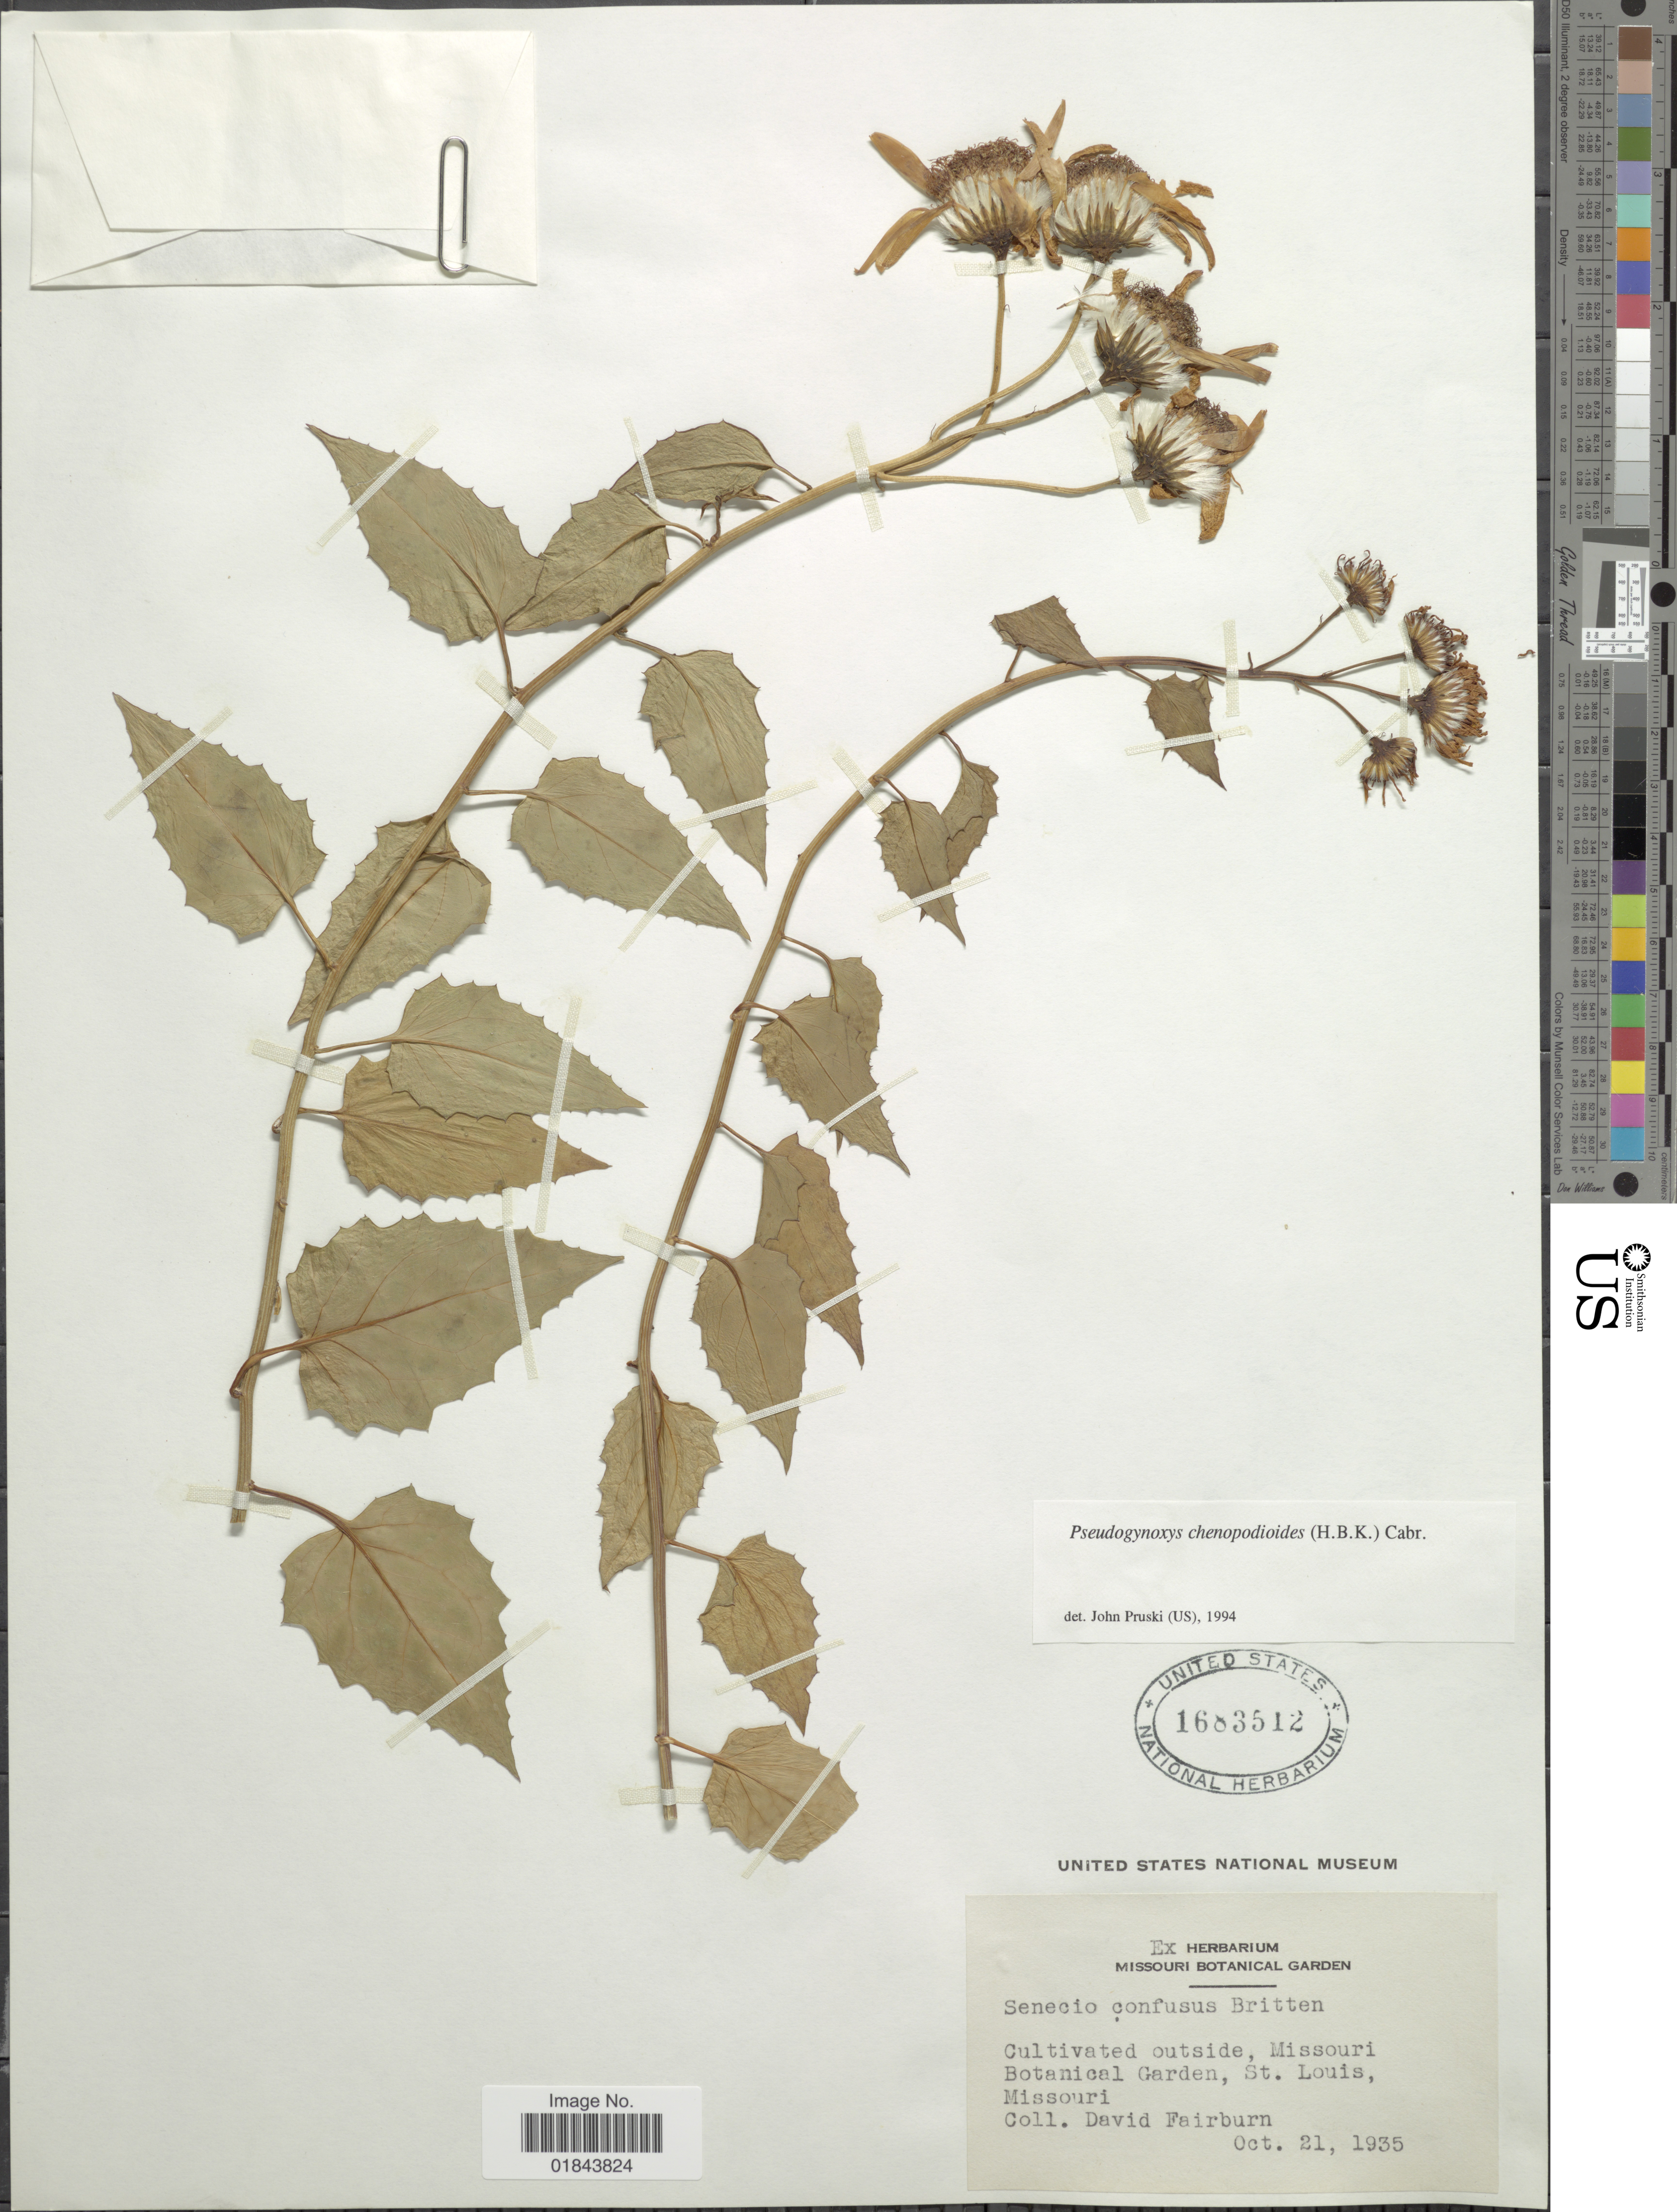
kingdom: Plantae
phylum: Tracheophyta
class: Magnoliopsida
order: Asterales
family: Asteraceae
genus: Pseudogynoxys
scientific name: Pseudogynoxys chenopodioides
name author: (Kunth) Cabrera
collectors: D. Fairburn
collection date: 1935-10-21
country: United States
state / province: Missouri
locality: Cultivated outside, Missouri Botanical Garden, St. Louis, Missouri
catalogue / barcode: US 1683512